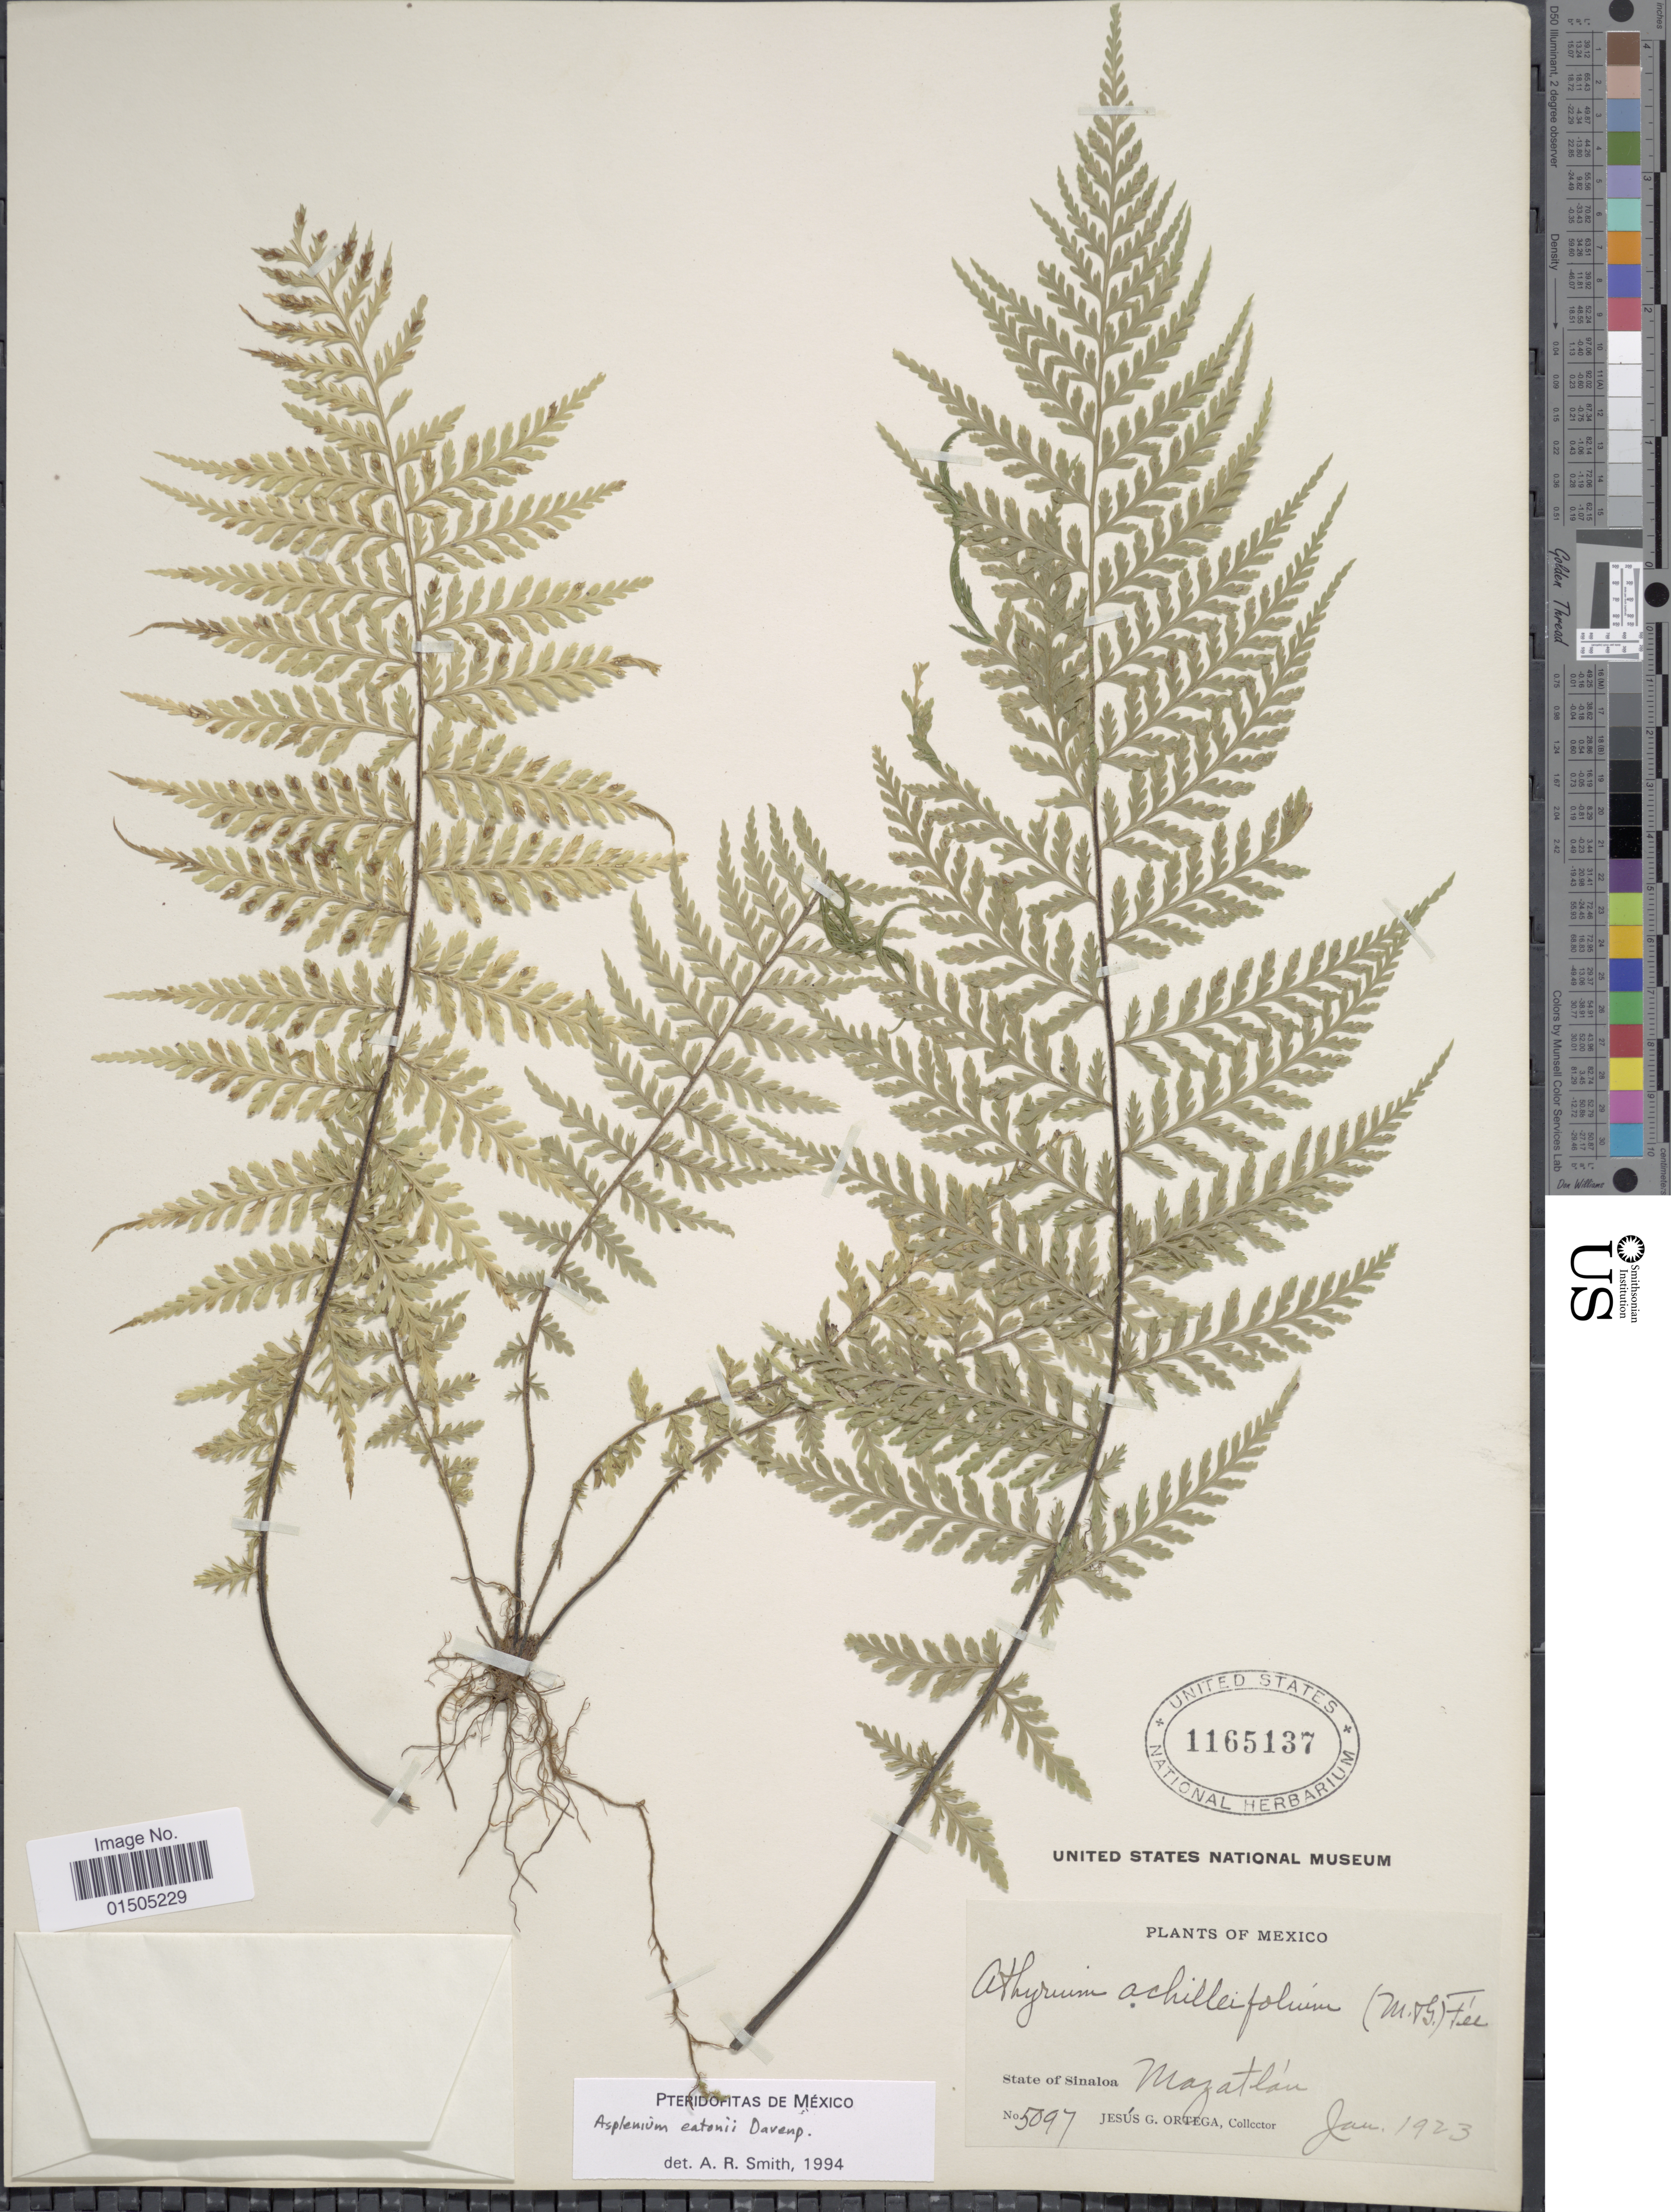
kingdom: Plantae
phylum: Tracheophyta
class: Polypodiopsida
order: Polypodiales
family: Aspleniaceae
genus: Asplenium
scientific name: Asplenium achilleifolium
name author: (M. Martens & Galeotti) Liebm.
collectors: J. Ortega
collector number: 5097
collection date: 1923-01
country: Mexico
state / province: Sinaloa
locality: Mazatlán.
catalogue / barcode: US 1165137